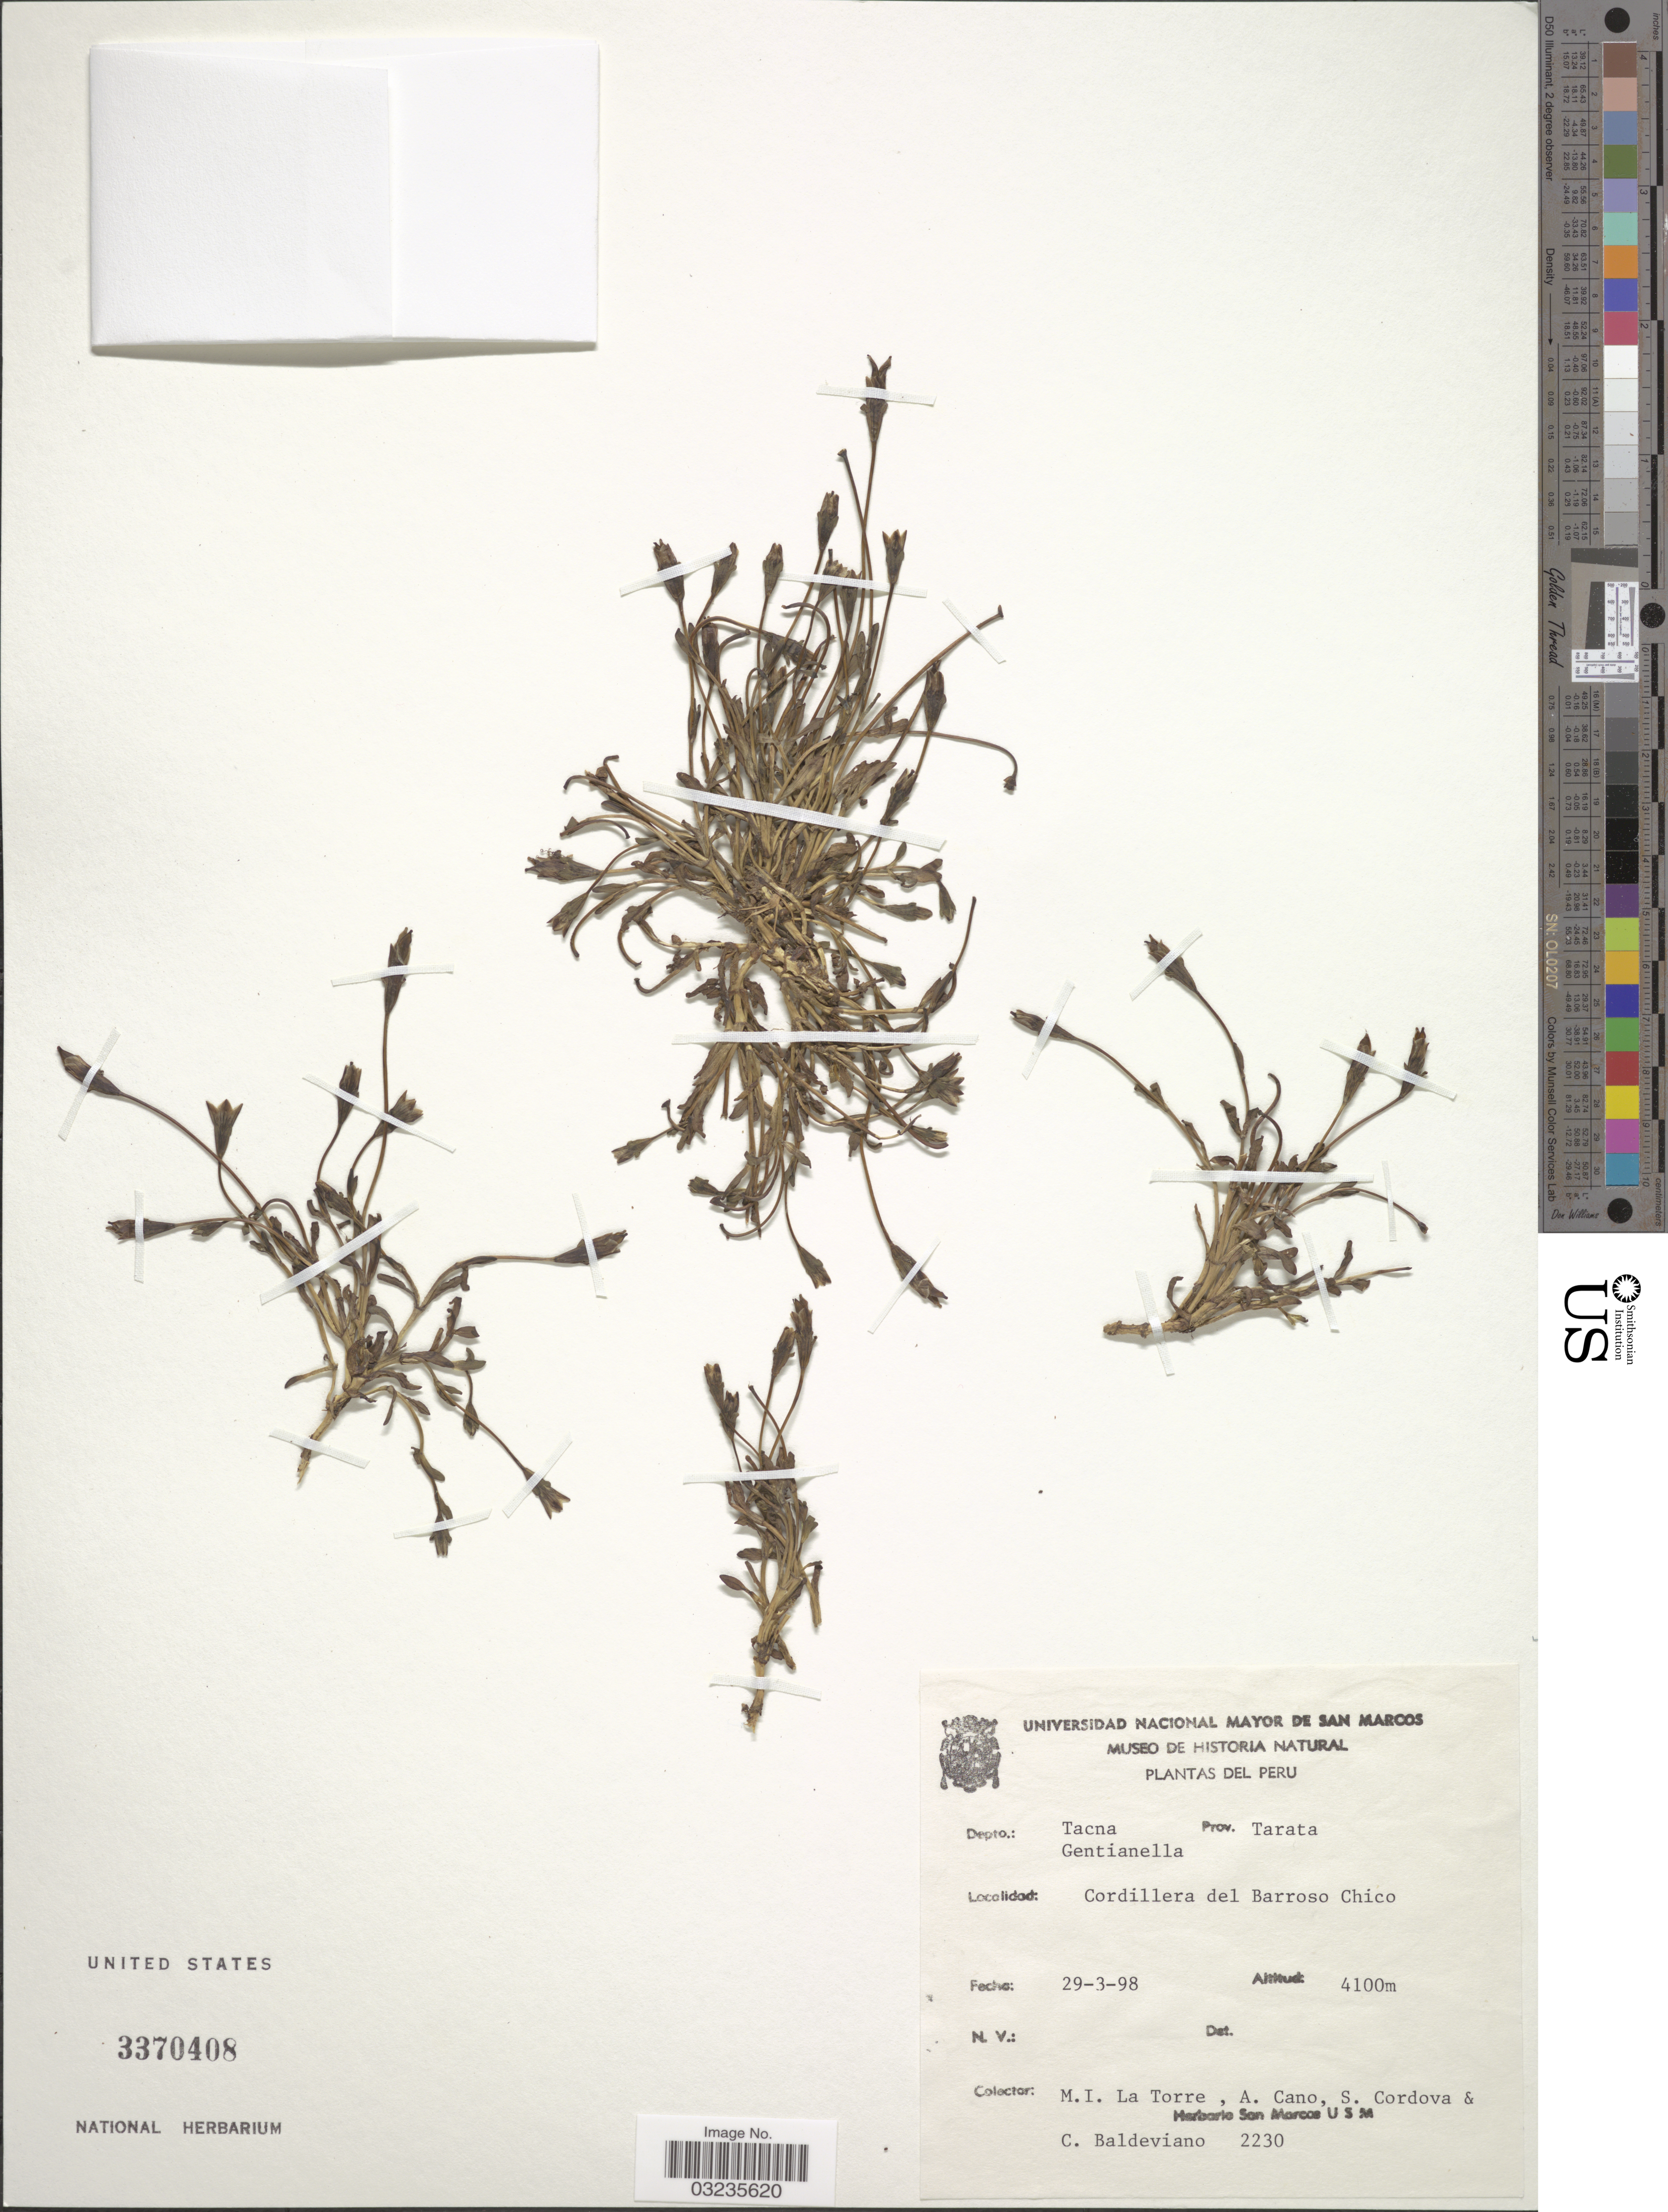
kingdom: Plantae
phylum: Tracheophyta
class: Magnoliopsida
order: Gentianales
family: Gentianaceae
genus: Gentiana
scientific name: Gentiana sp.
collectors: M. La Torre, A. Cano, S. Cordova & C. Baldeviano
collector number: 2230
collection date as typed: Transcribed d/m/y: 29/3/98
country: Peru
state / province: Tacna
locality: Depto.: Tacna. Prov. Tarata. Cordillera del Barroso Chico.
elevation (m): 4100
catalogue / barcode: US 3370408